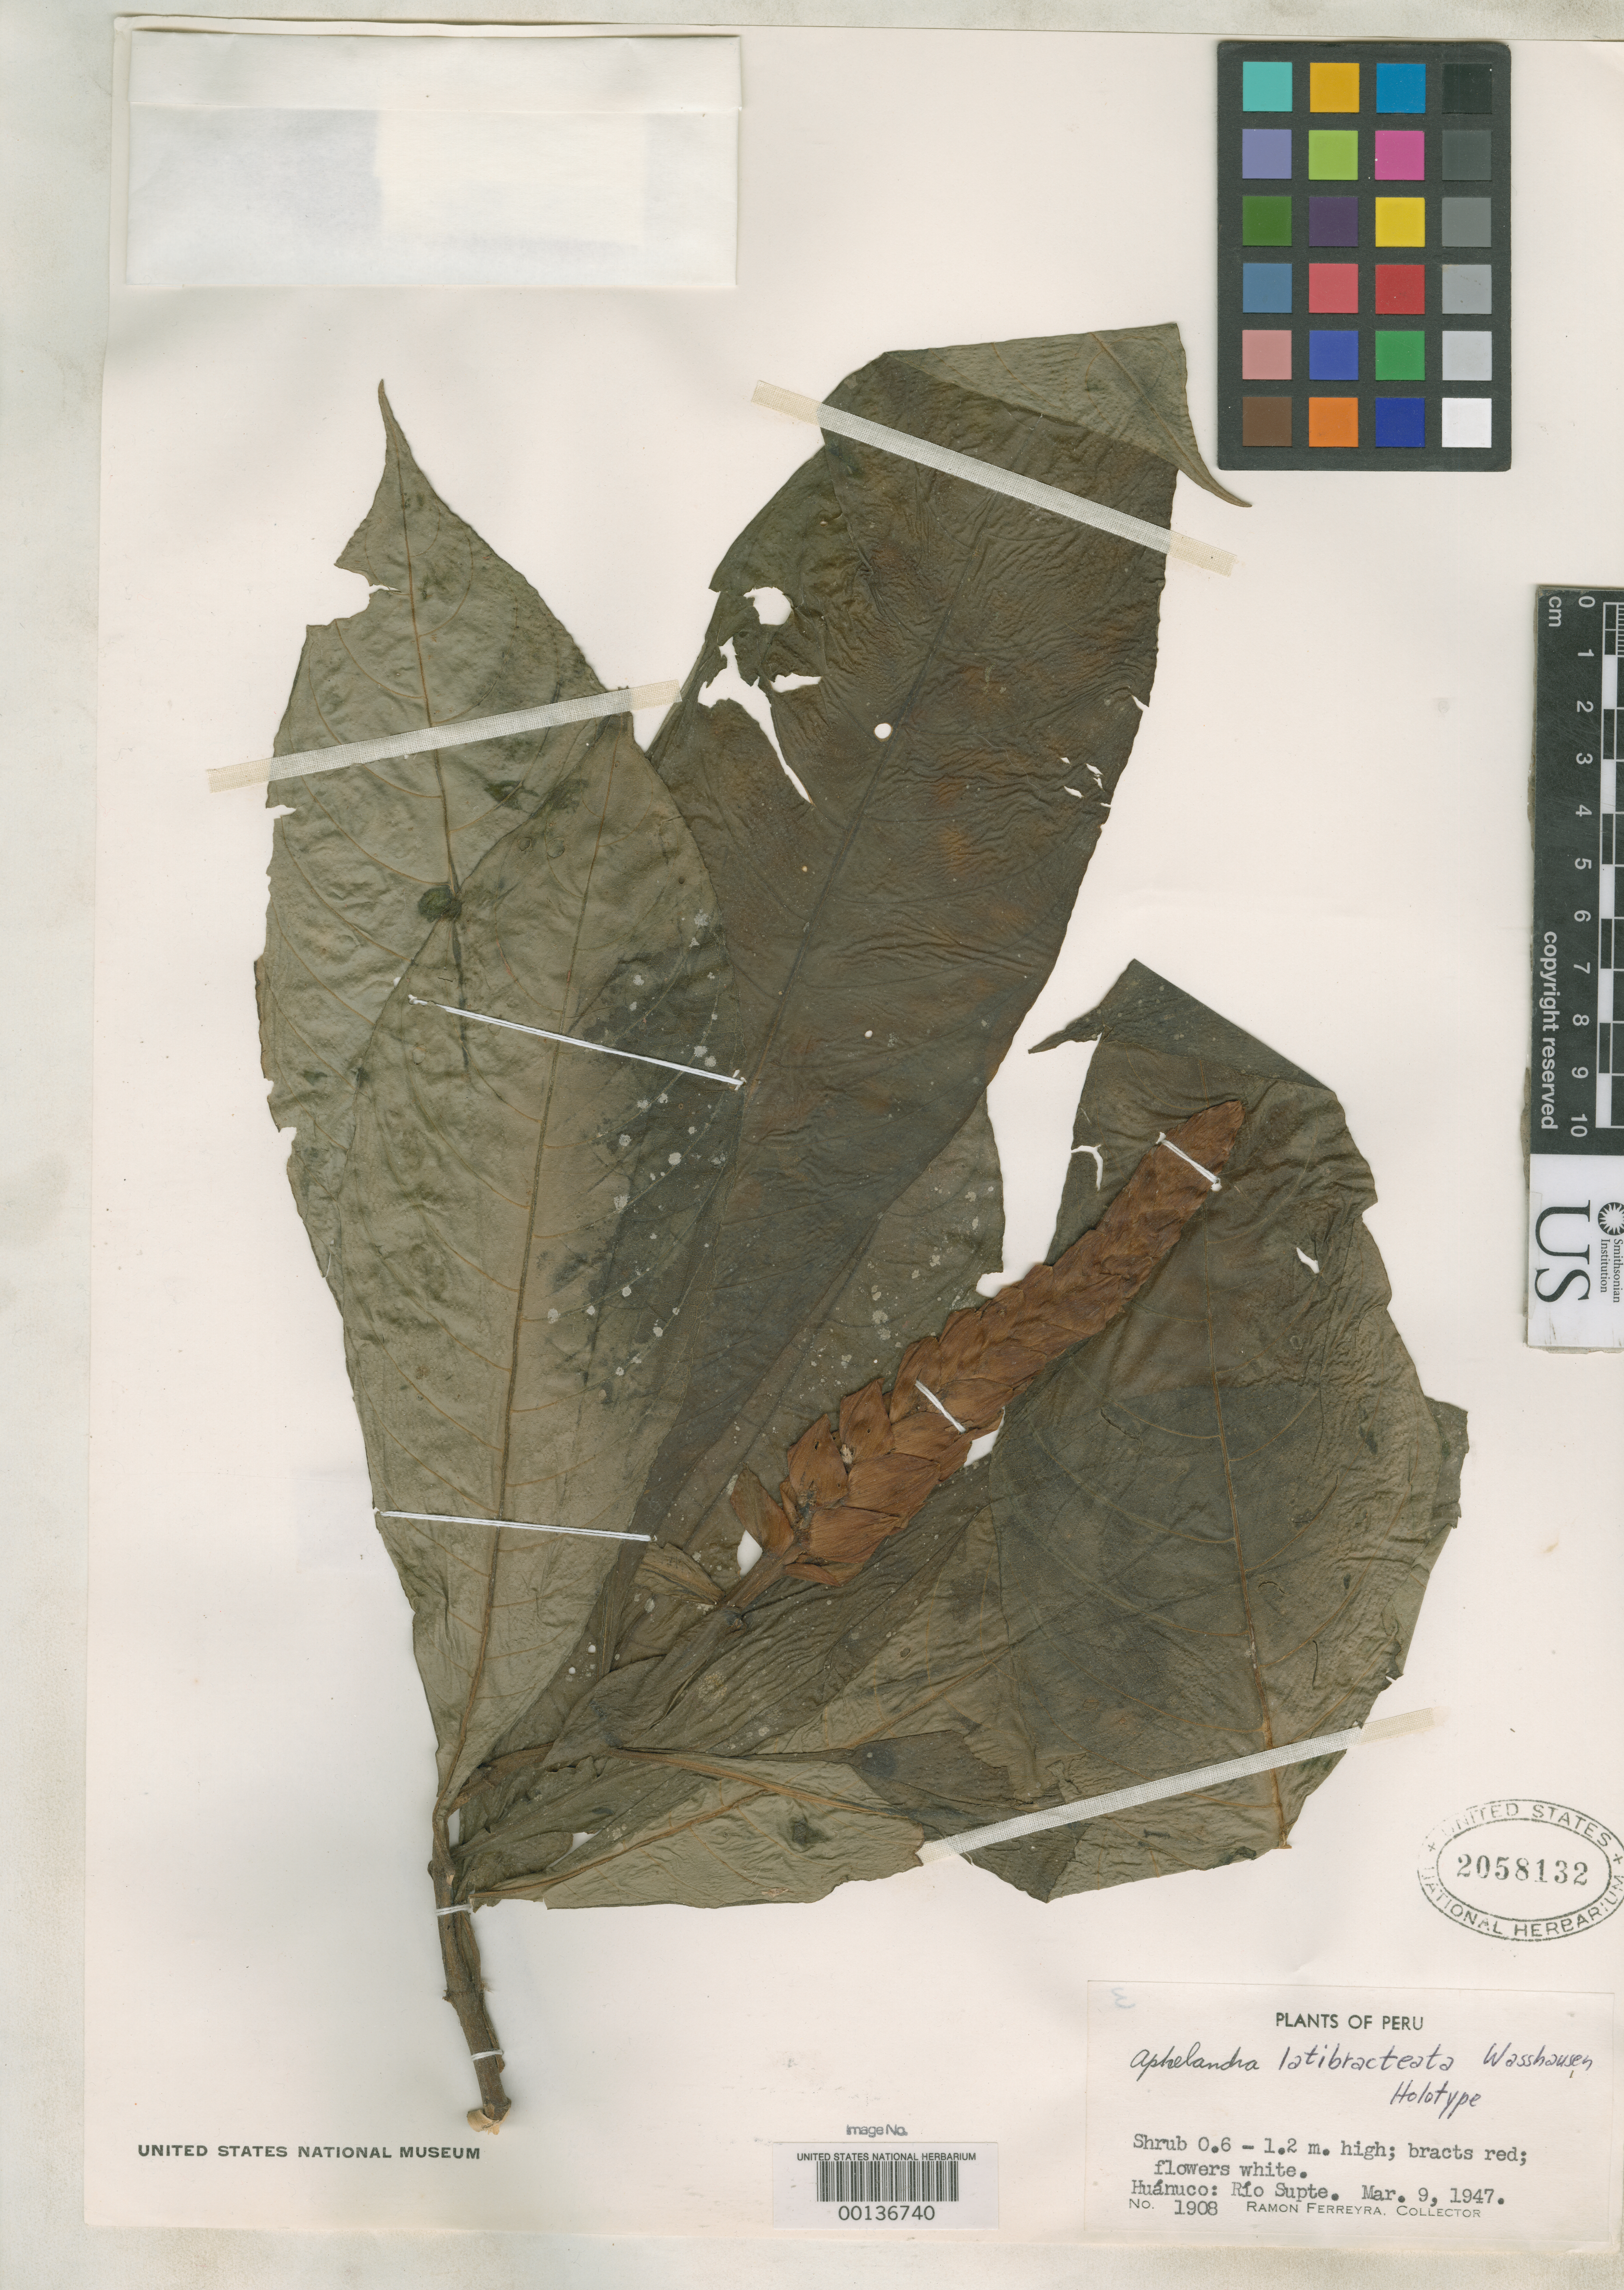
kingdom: Plantae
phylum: Tracheophyta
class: Magnoliopsida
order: Lamiales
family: Acanthaceae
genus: Aphelandra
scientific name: Aphelandra latibracteata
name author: Wassh.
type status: Holotype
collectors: R. A. Ferreyra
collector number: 1908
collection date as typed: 09 Mar 1947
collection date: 1947-03-09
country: Peru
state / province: Huánuco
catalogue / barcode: US 2058132